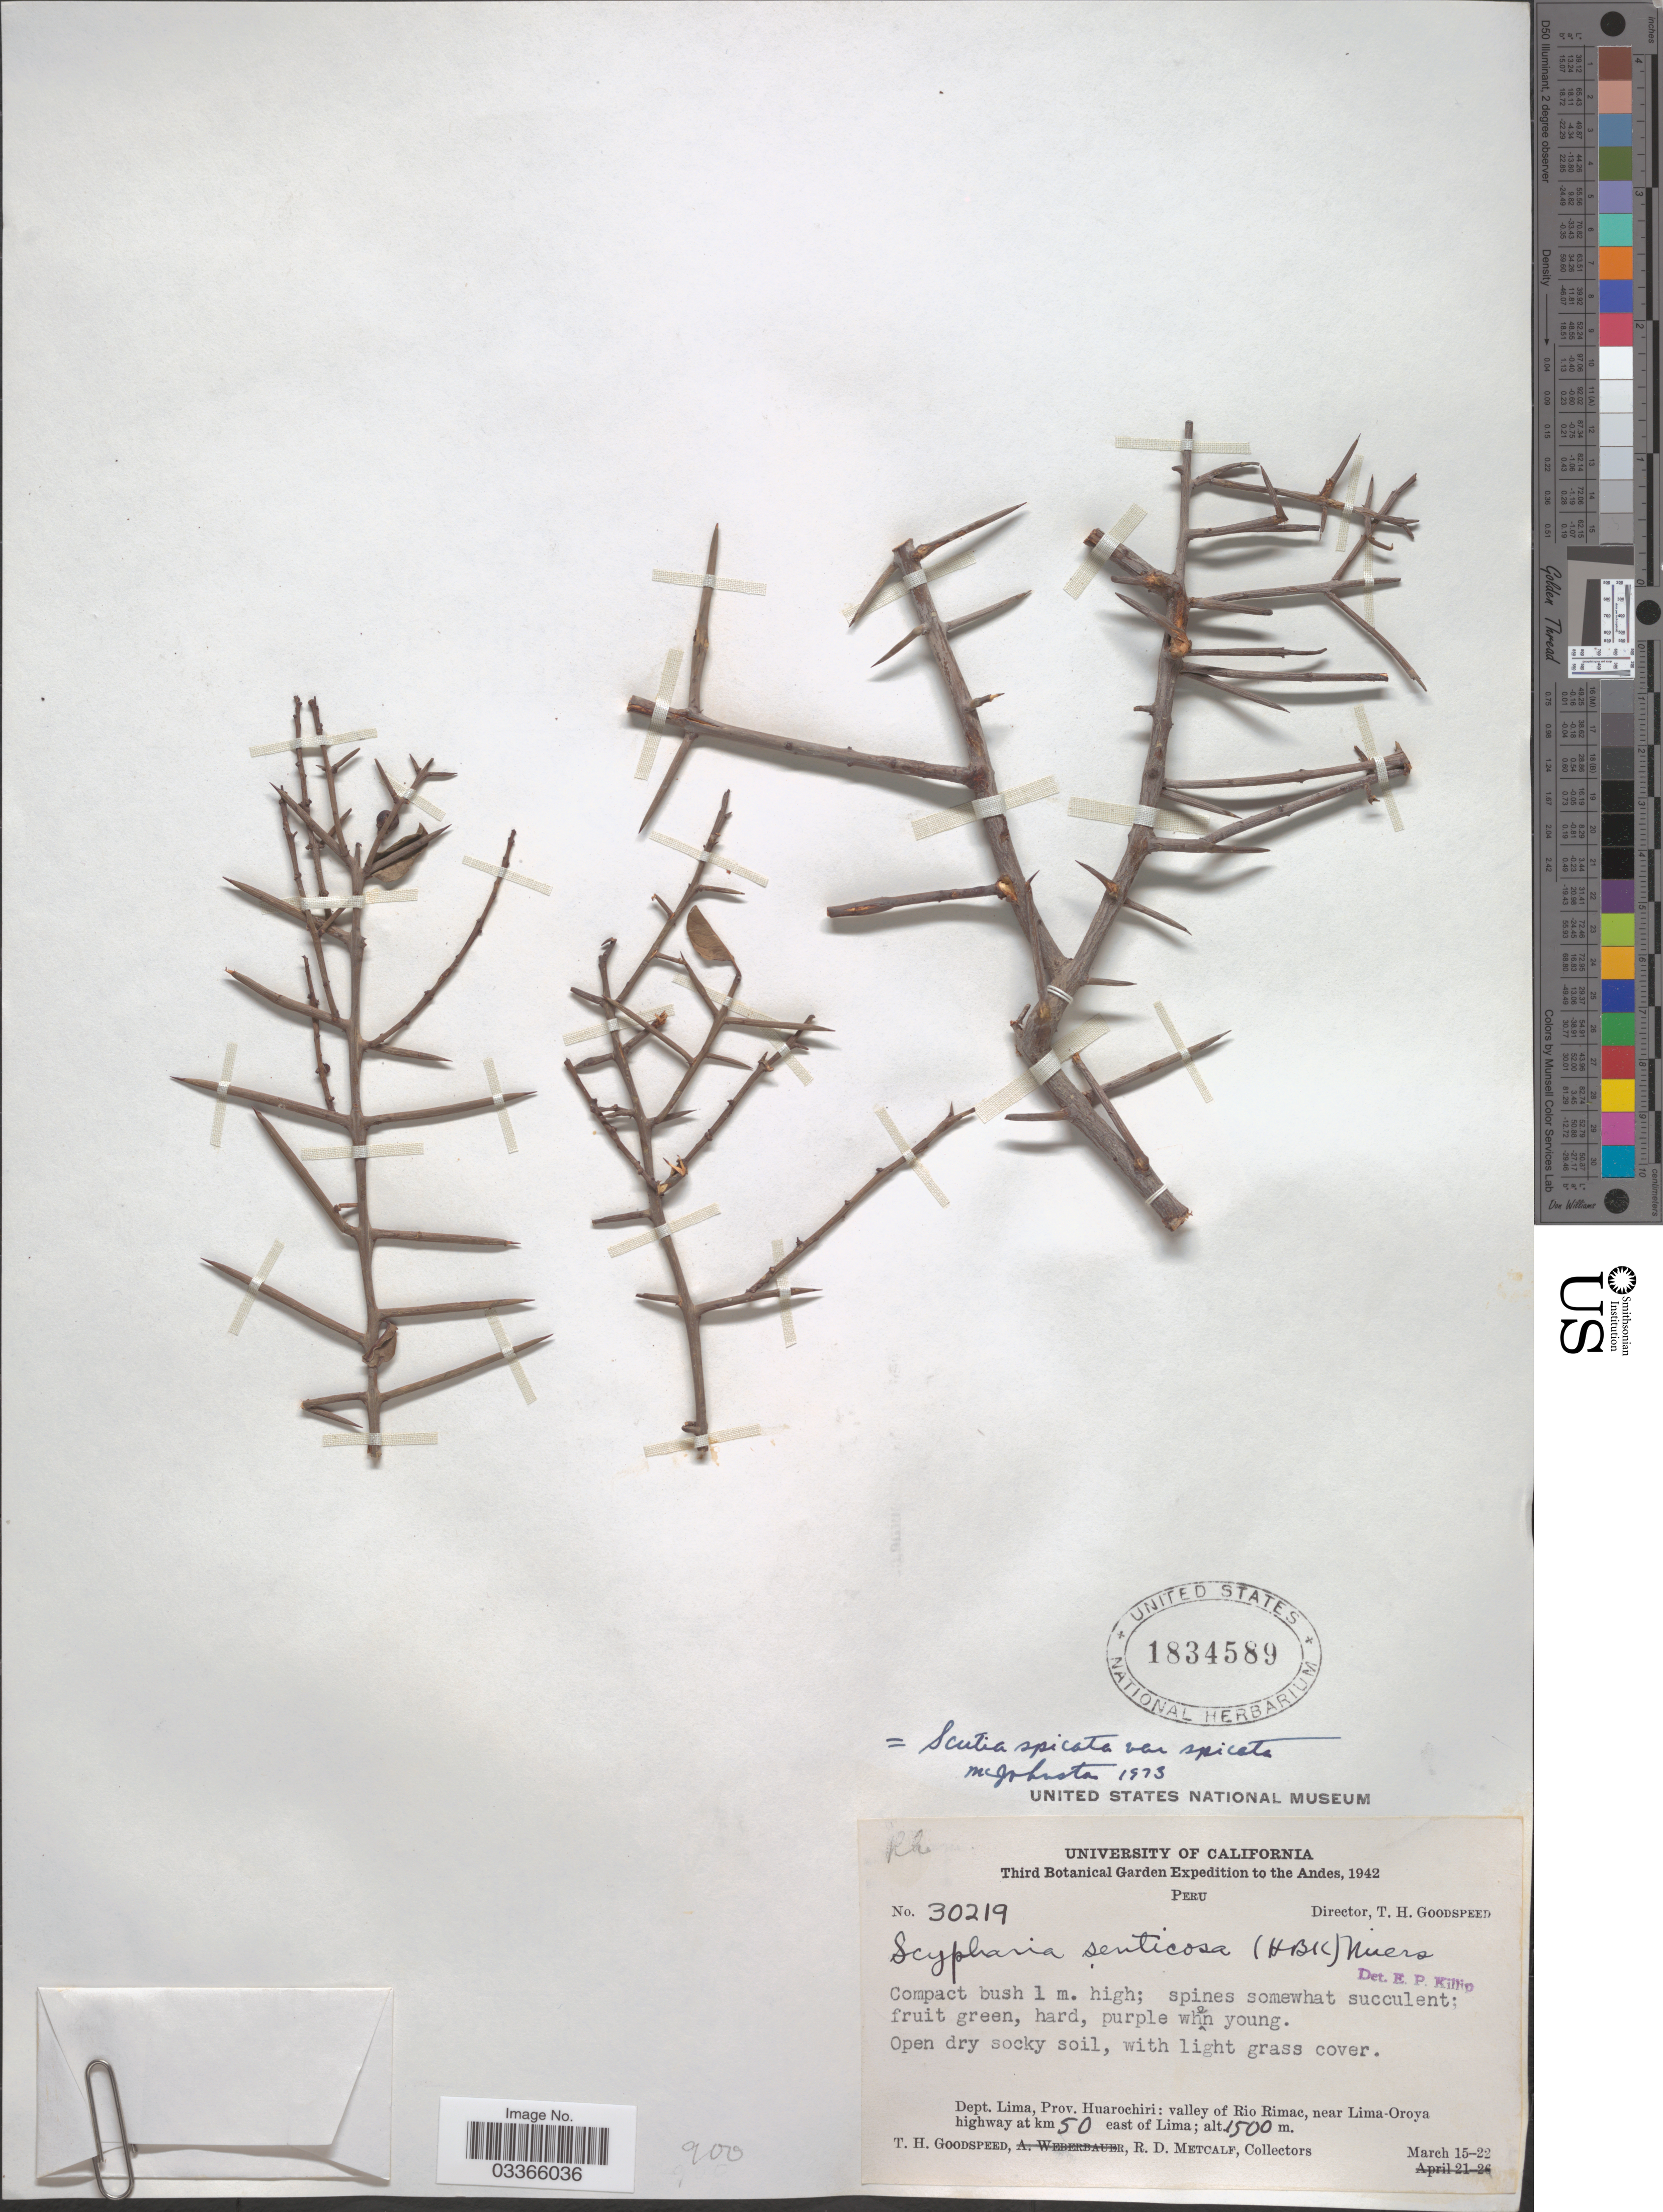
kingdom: Plantae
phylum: Tracheophyta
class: Magnoliopsida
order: Rosales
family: Rhamnaceae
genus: Scutia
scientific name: Scutia spicata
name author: (Humb. & Bonpl. ex Willd.) Weberb.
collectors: T. Goodspeed & R. D. Metcalf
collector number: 30219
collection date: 1942-03-15/1942-03-22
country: Peru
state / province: Lima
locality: The Andes, Dept. Lima, Prov. Huarochiri: valley of Rio Rimac, near Lima-Oroya highway at km 50 east of Lima.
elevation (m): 1500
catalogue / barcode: US 1834589